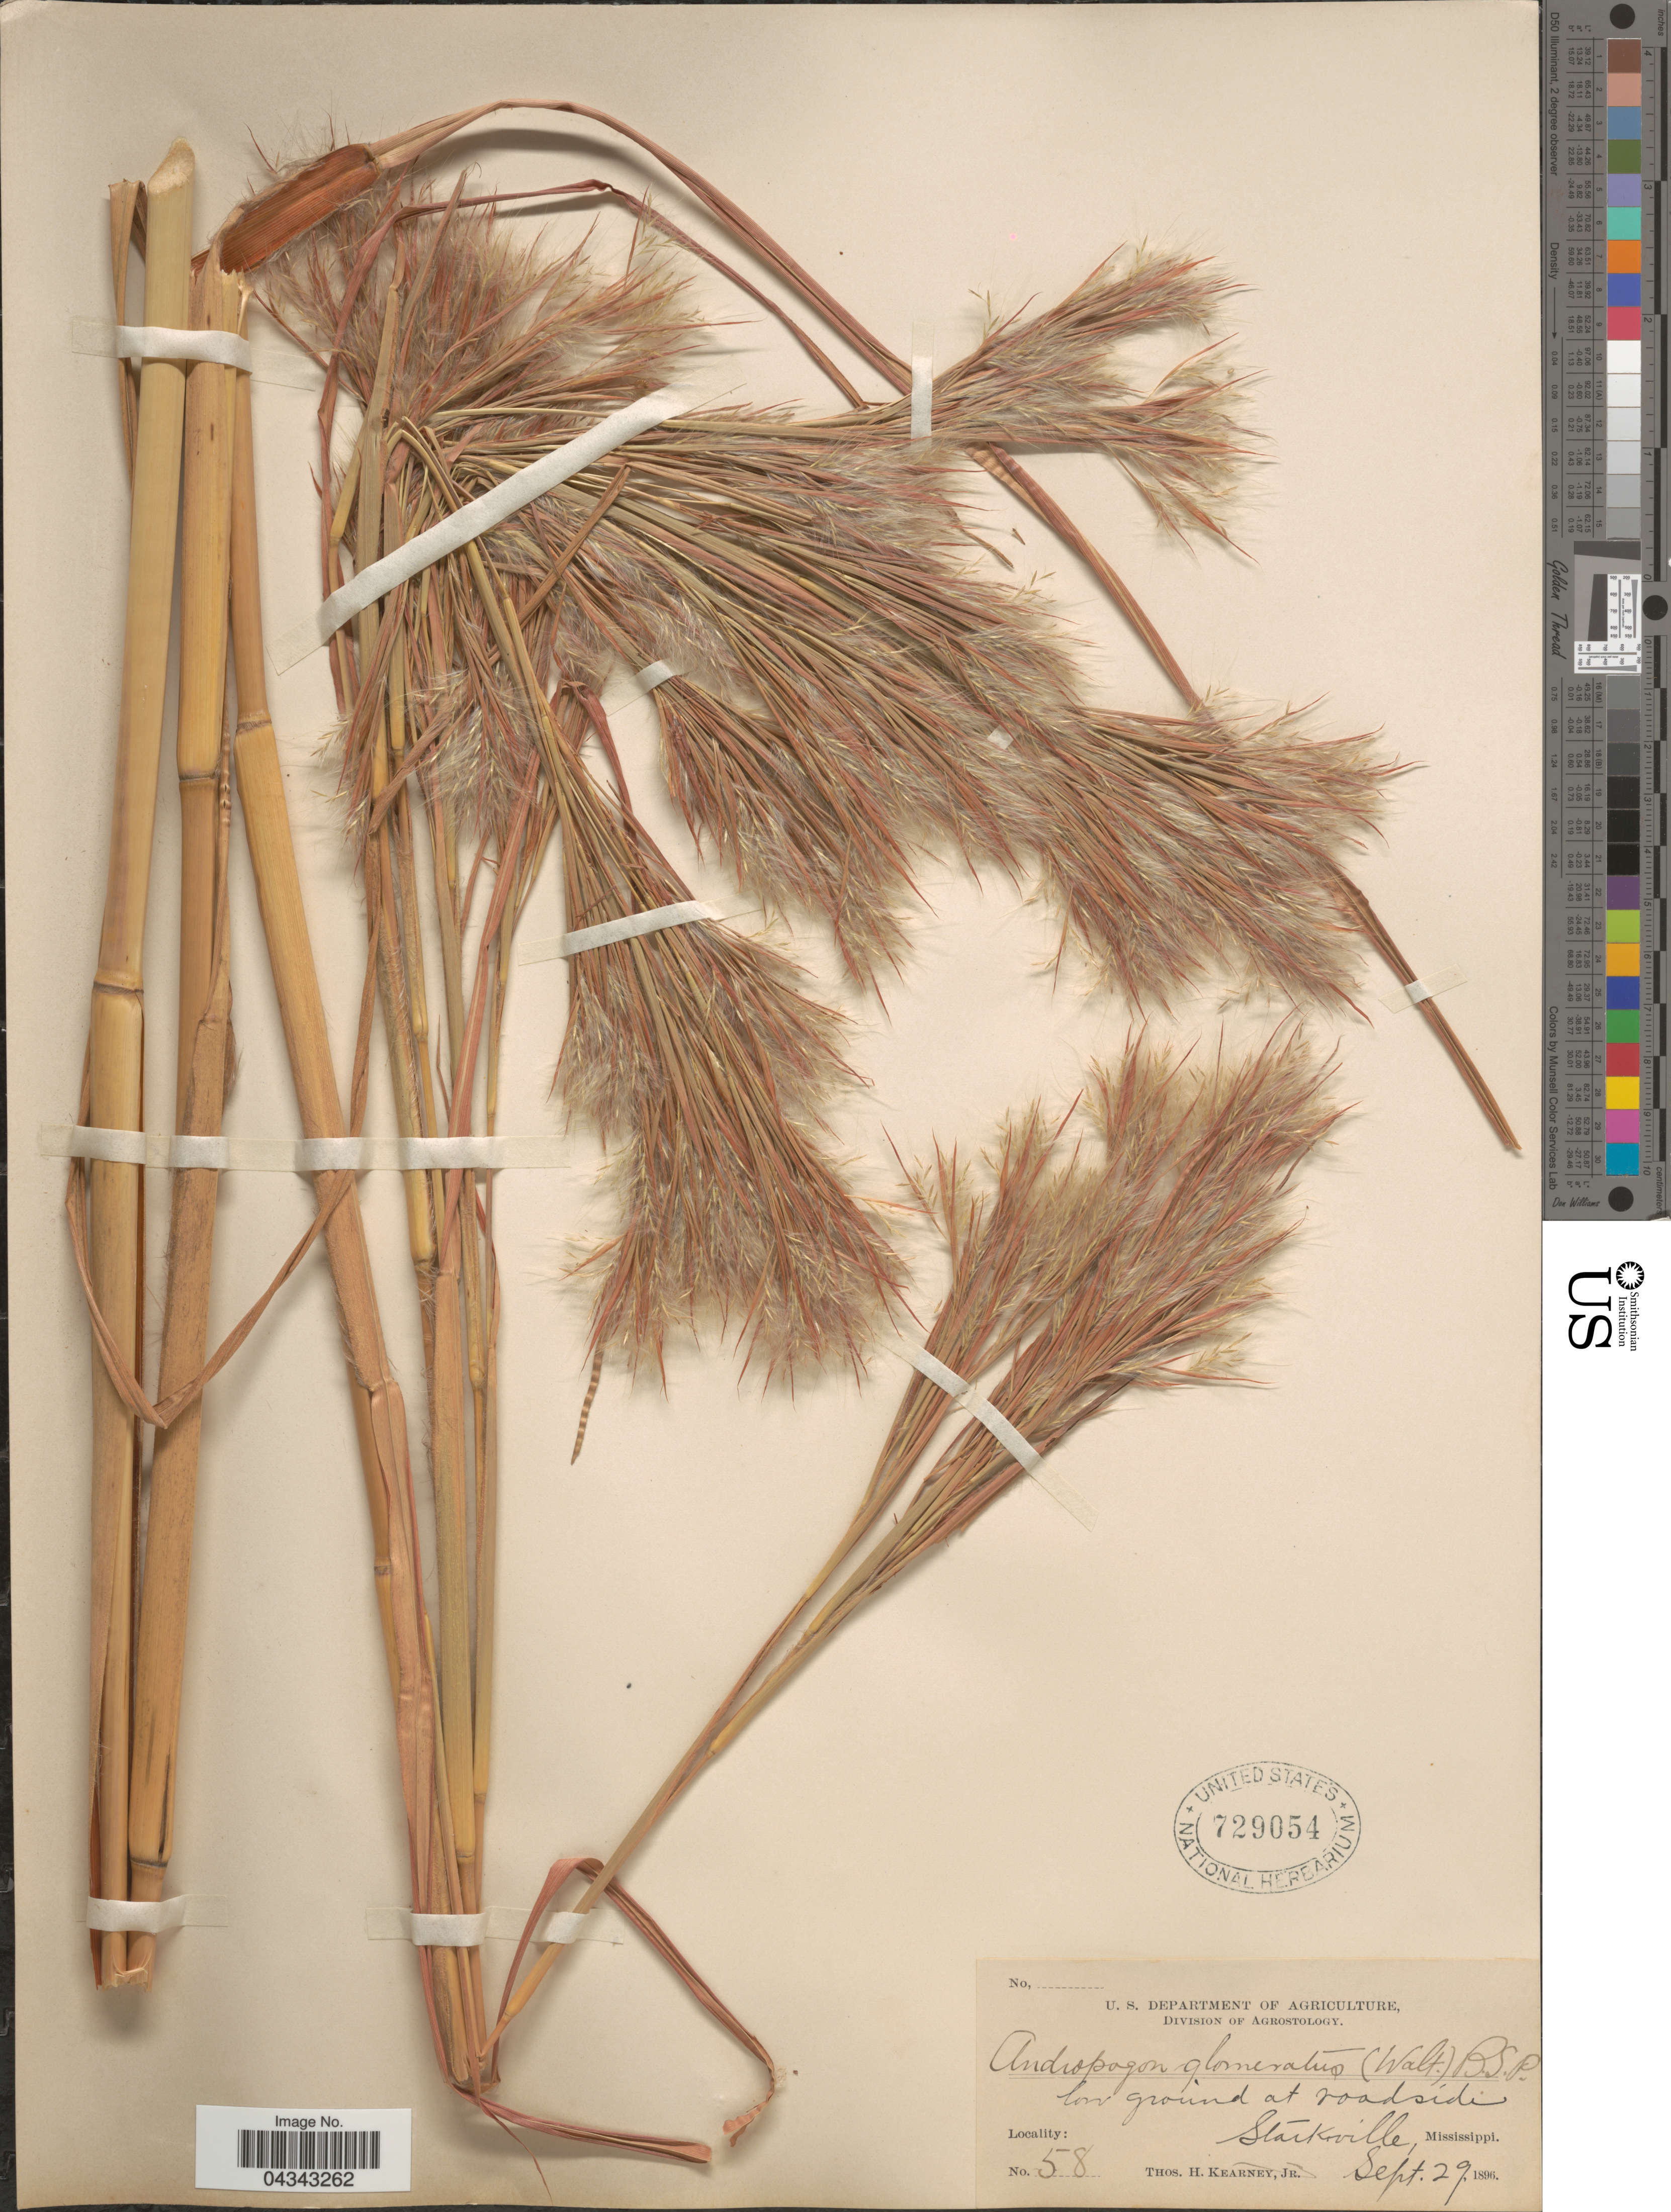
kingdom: Plantae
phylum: Tracheophyta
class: Liliopsida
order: Poales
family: Poaceae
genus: Andropogon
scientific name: Andropogon glomeratus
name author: (Walter) Britton, Stearns & Poggenb.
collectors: T. H. Kearney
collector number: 58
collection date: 1896-09-29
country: United States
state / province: Mississippi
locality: Low ground at roadside. Starkville.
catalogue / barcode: US 729054